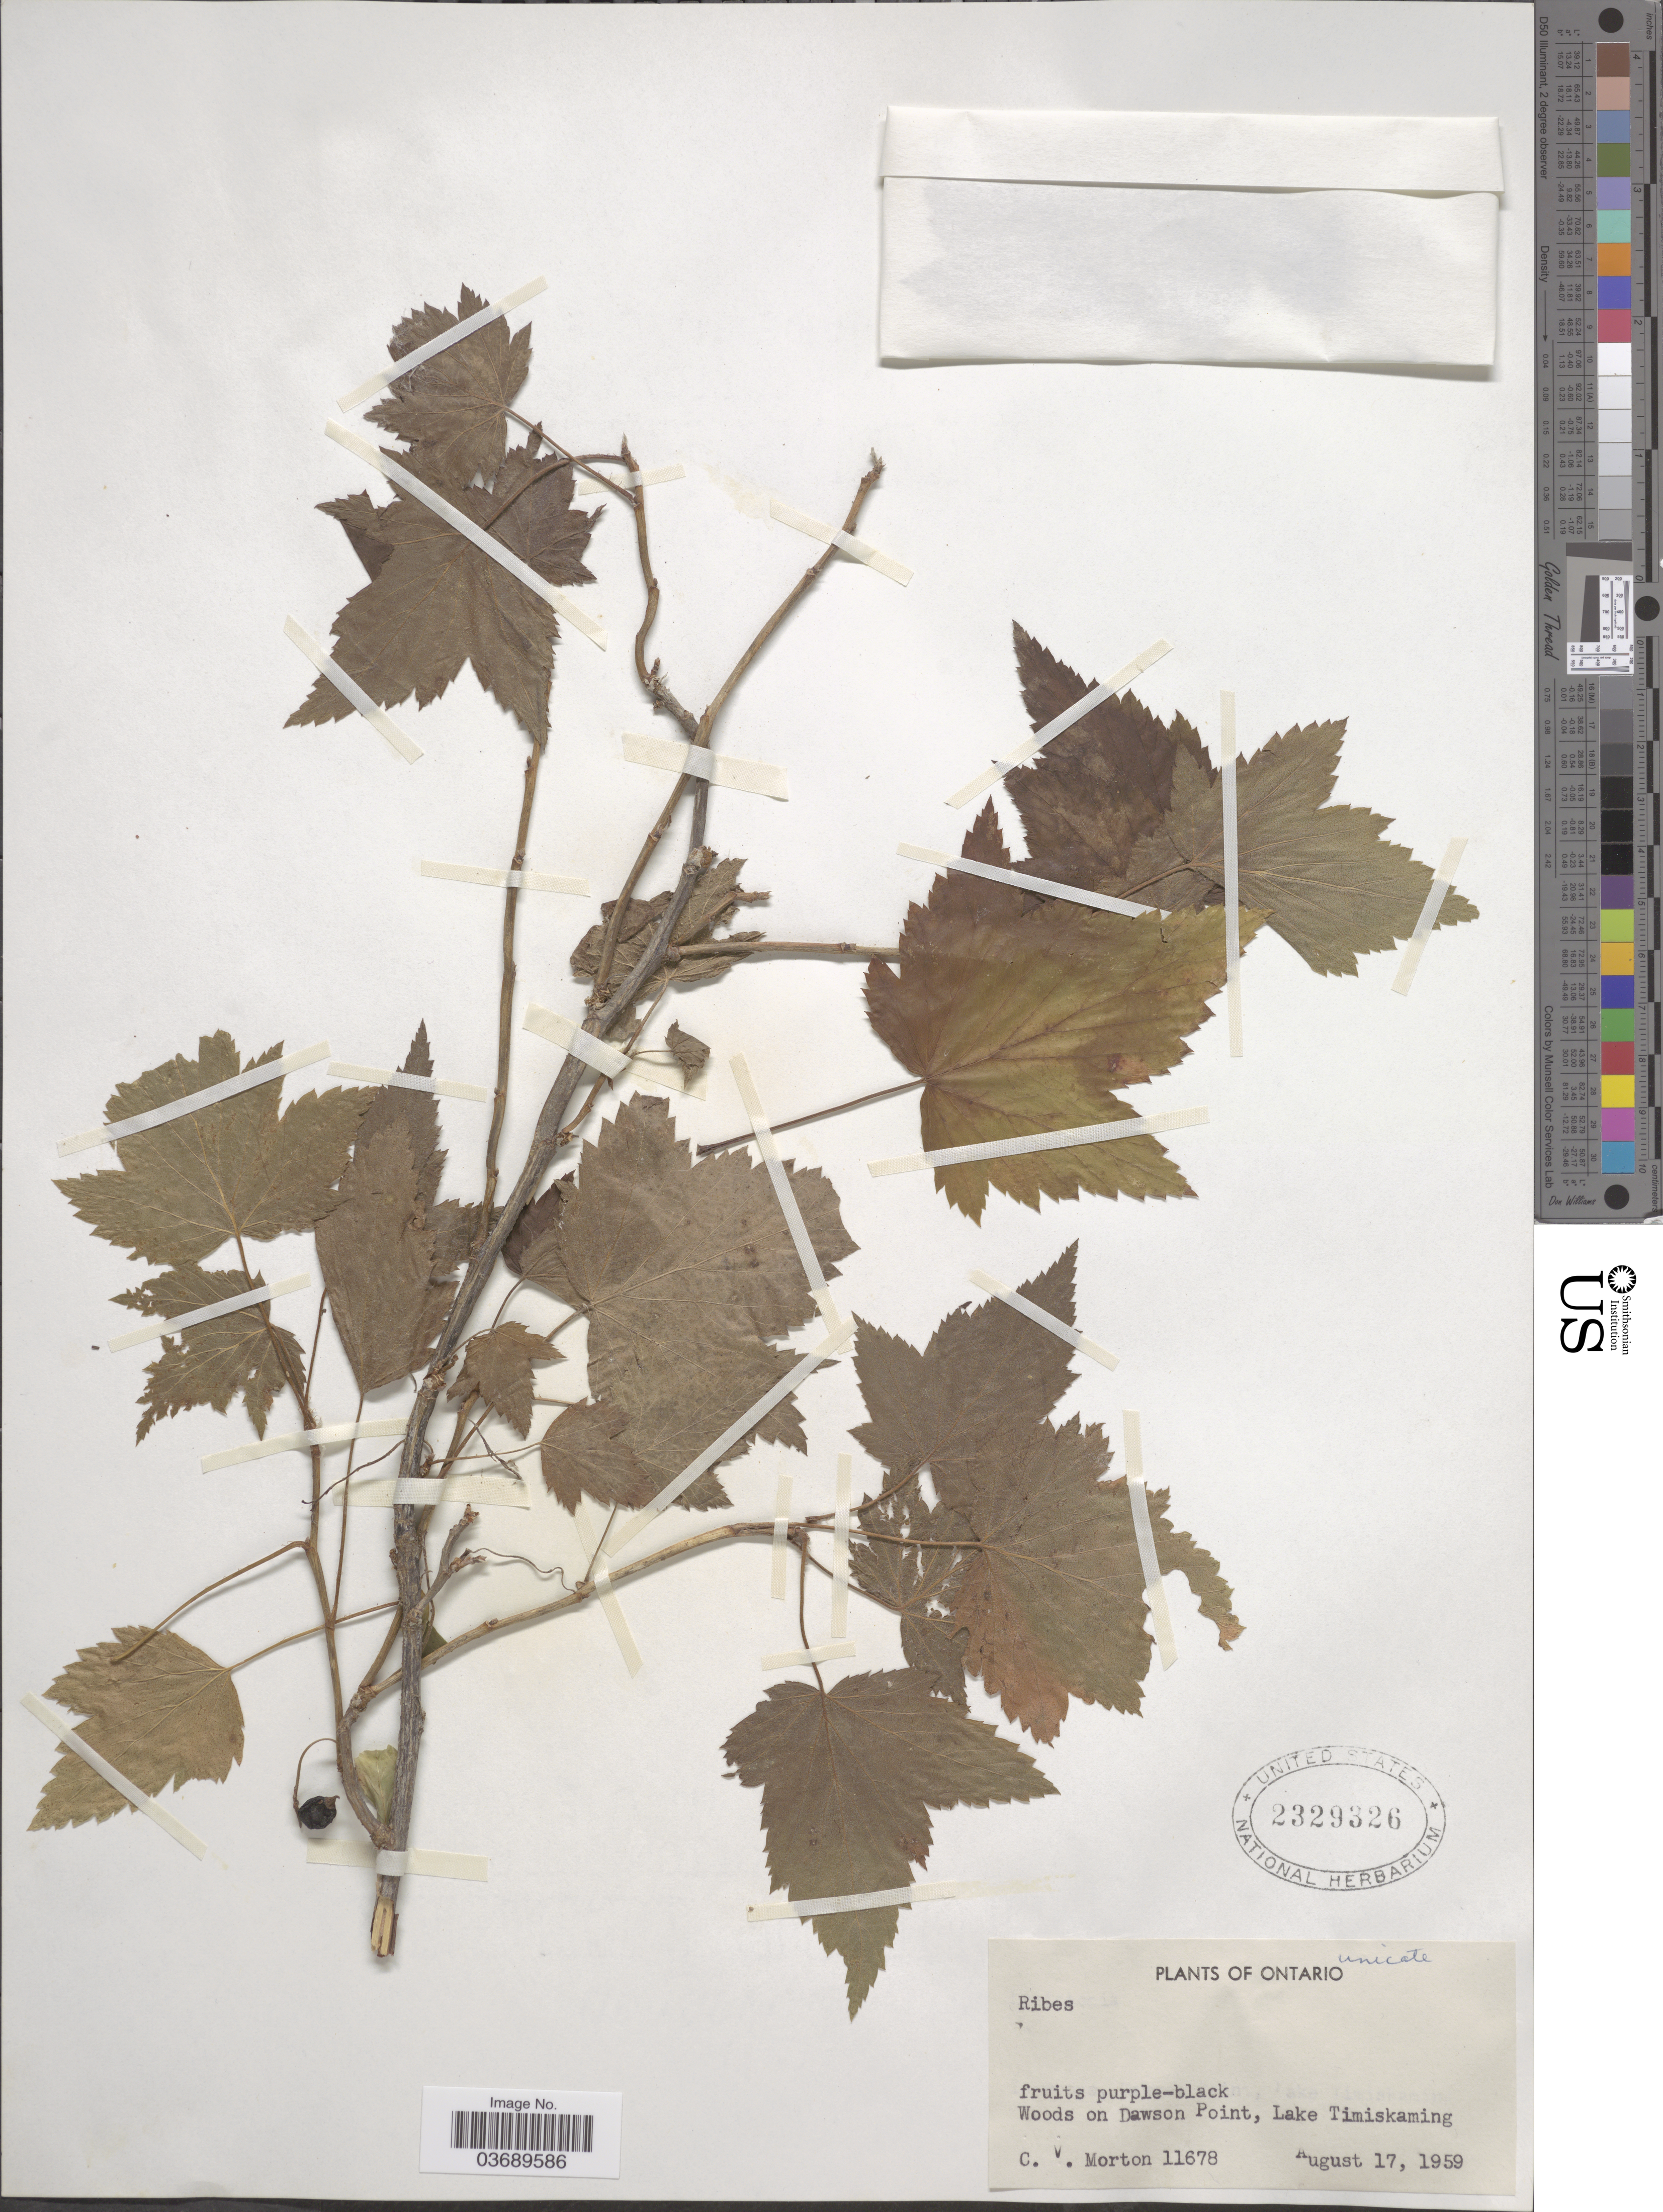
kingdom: Plantae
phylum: Tracheophyta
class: Magnoliopsida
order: Saxifragales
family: Grossulariaceae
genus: Ribes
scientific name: Ribes sp.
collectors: C. V. Morton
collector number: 11678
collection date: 1959-08-17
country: Canada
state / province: Ontario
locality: Woods on Dawson Point, Lake Timiskaming.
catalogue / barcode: US 2329326